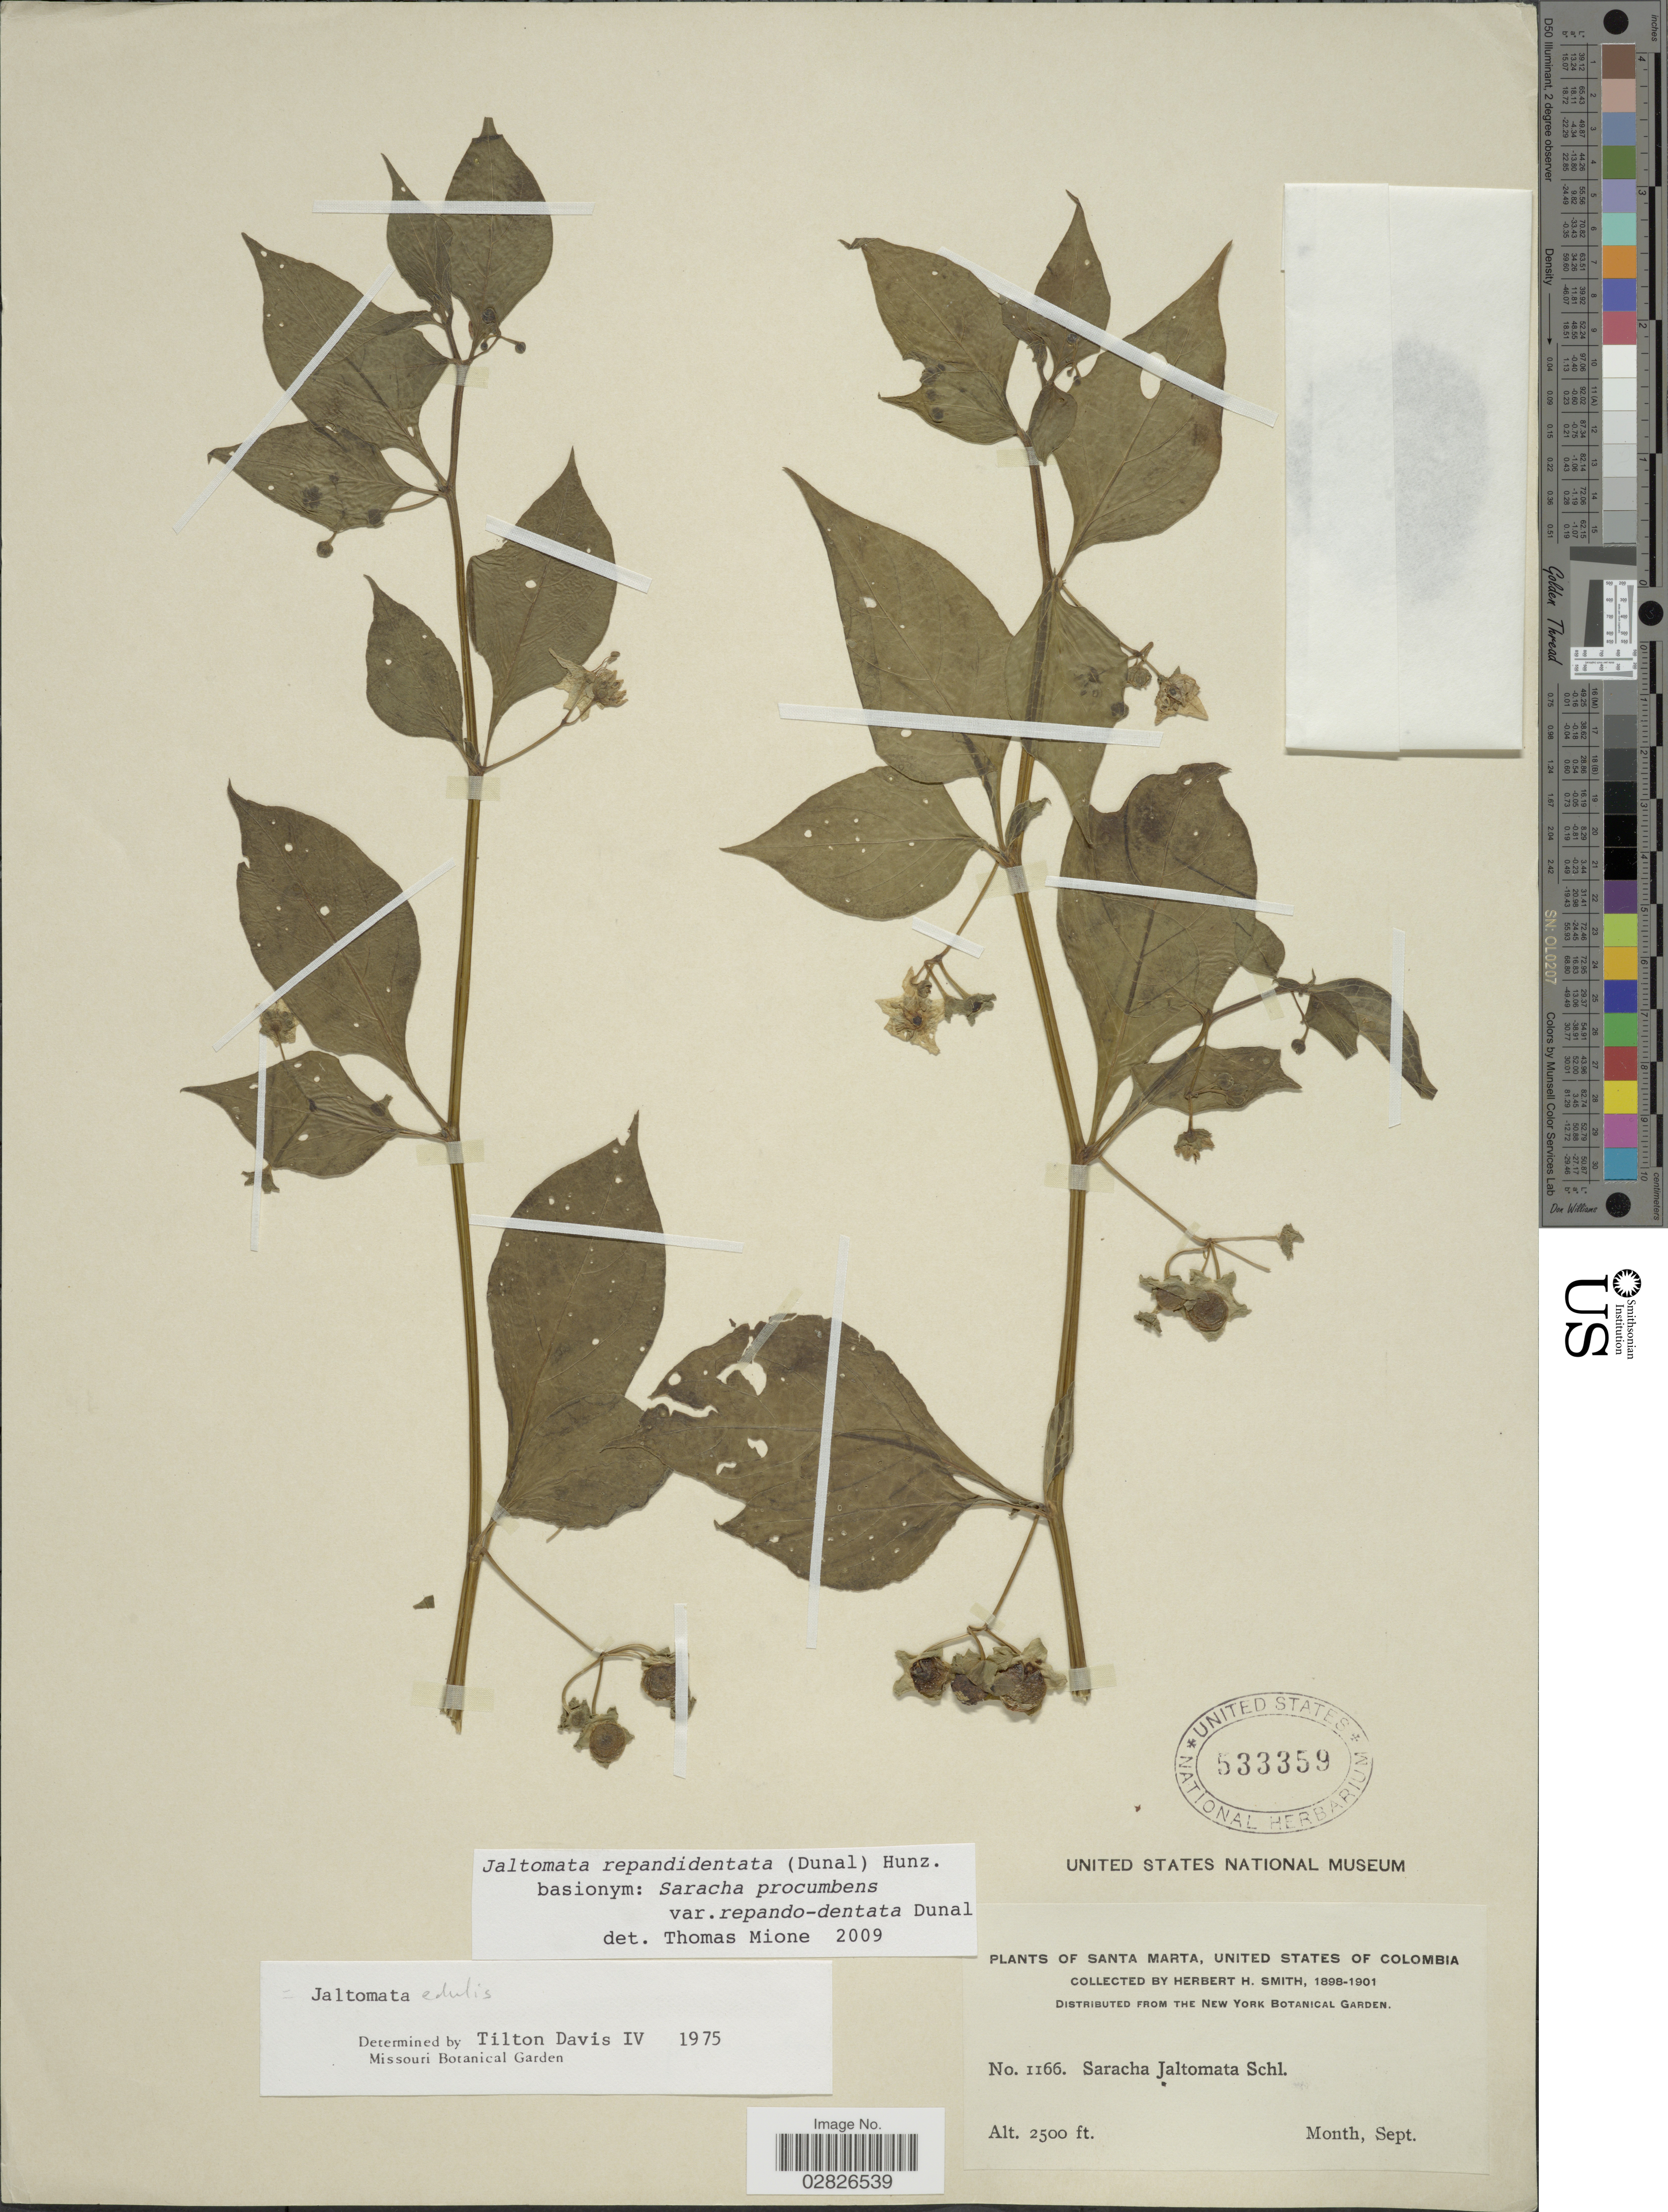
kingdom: Plantae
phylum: Tracheophyta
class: Magnoliopsida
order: Solanales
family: Solanaceae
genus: Jaltomata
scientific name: Jaltomata repandidentata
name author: (Dunal) Hunz.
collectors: Herbert H. Smith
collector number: II66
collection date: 1898-09/1901-09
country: Colombia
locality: Santa Marta, United States of Colombia.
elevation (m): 762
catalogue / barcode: US 533359